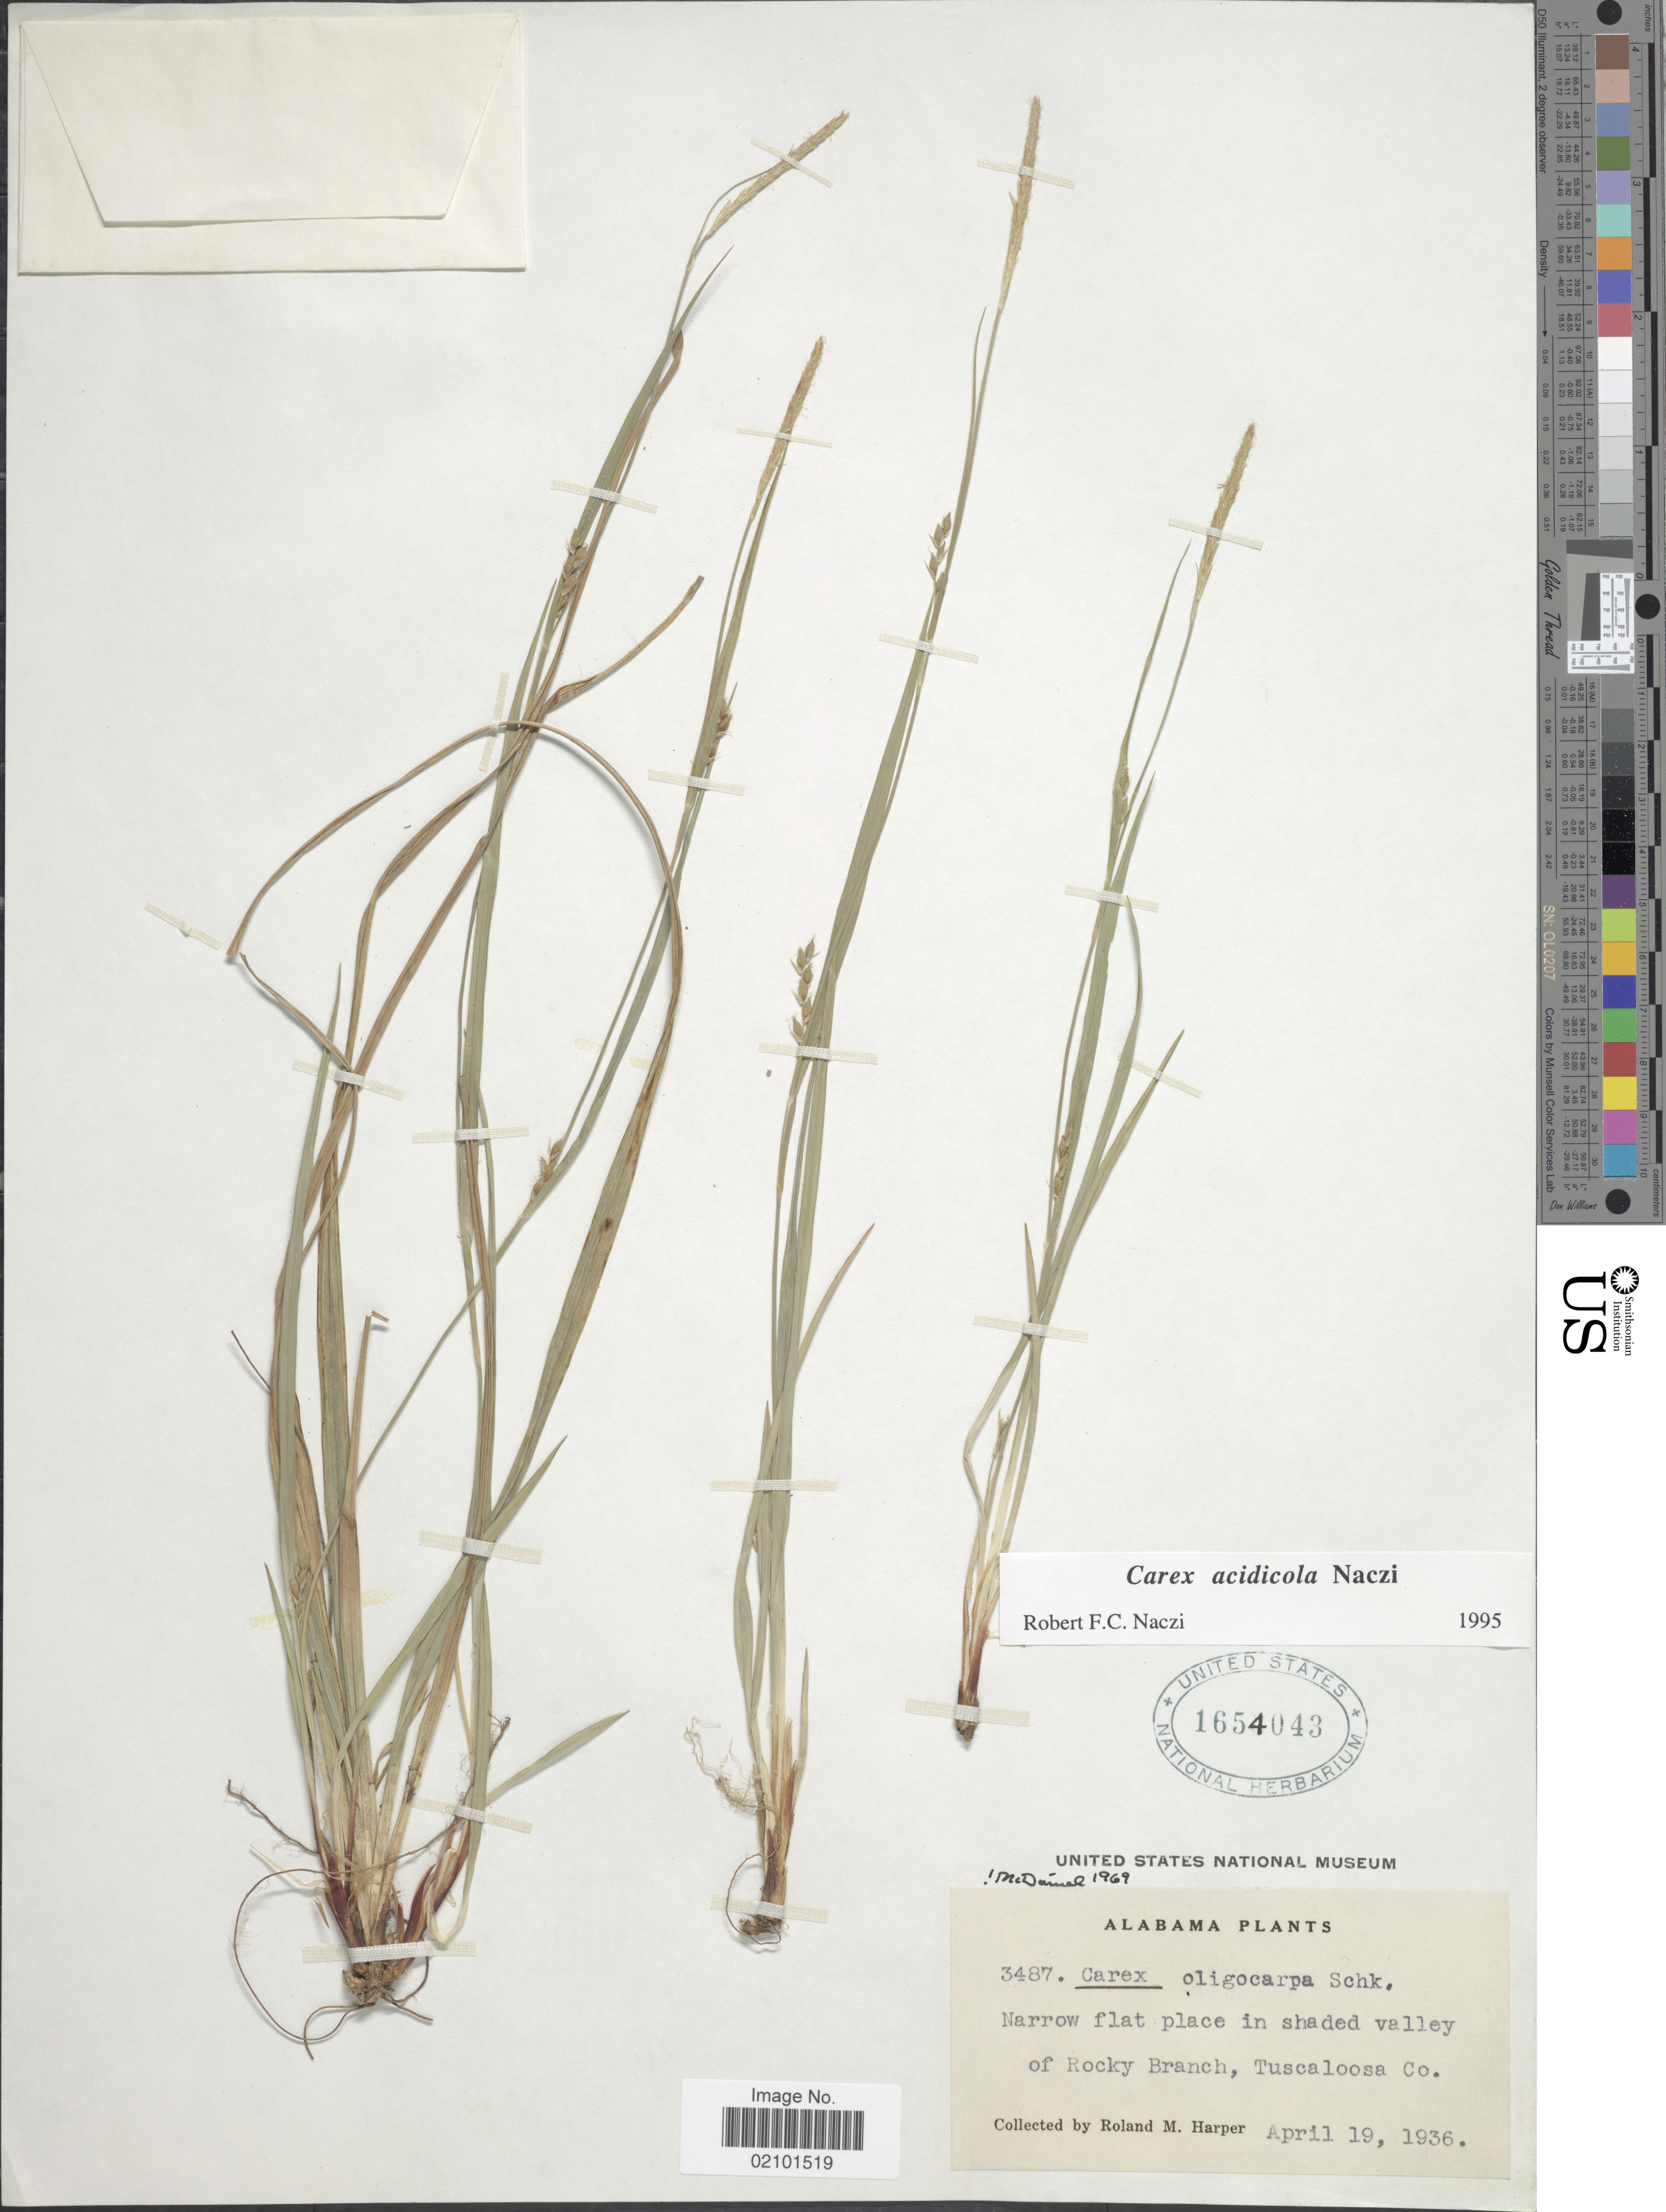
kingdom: Plantae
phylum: Tracheophyta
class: Liliopsida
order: Poales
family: Cyperaceae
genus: Carex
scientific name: Carex acidicola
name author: Naczi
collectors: R. M. Harper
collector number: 3487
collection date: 1936-04-19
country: United States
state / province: Alabama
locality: In shades valley of Rocky Branch, Tuscaloosa Co.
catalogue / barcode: US 1654043